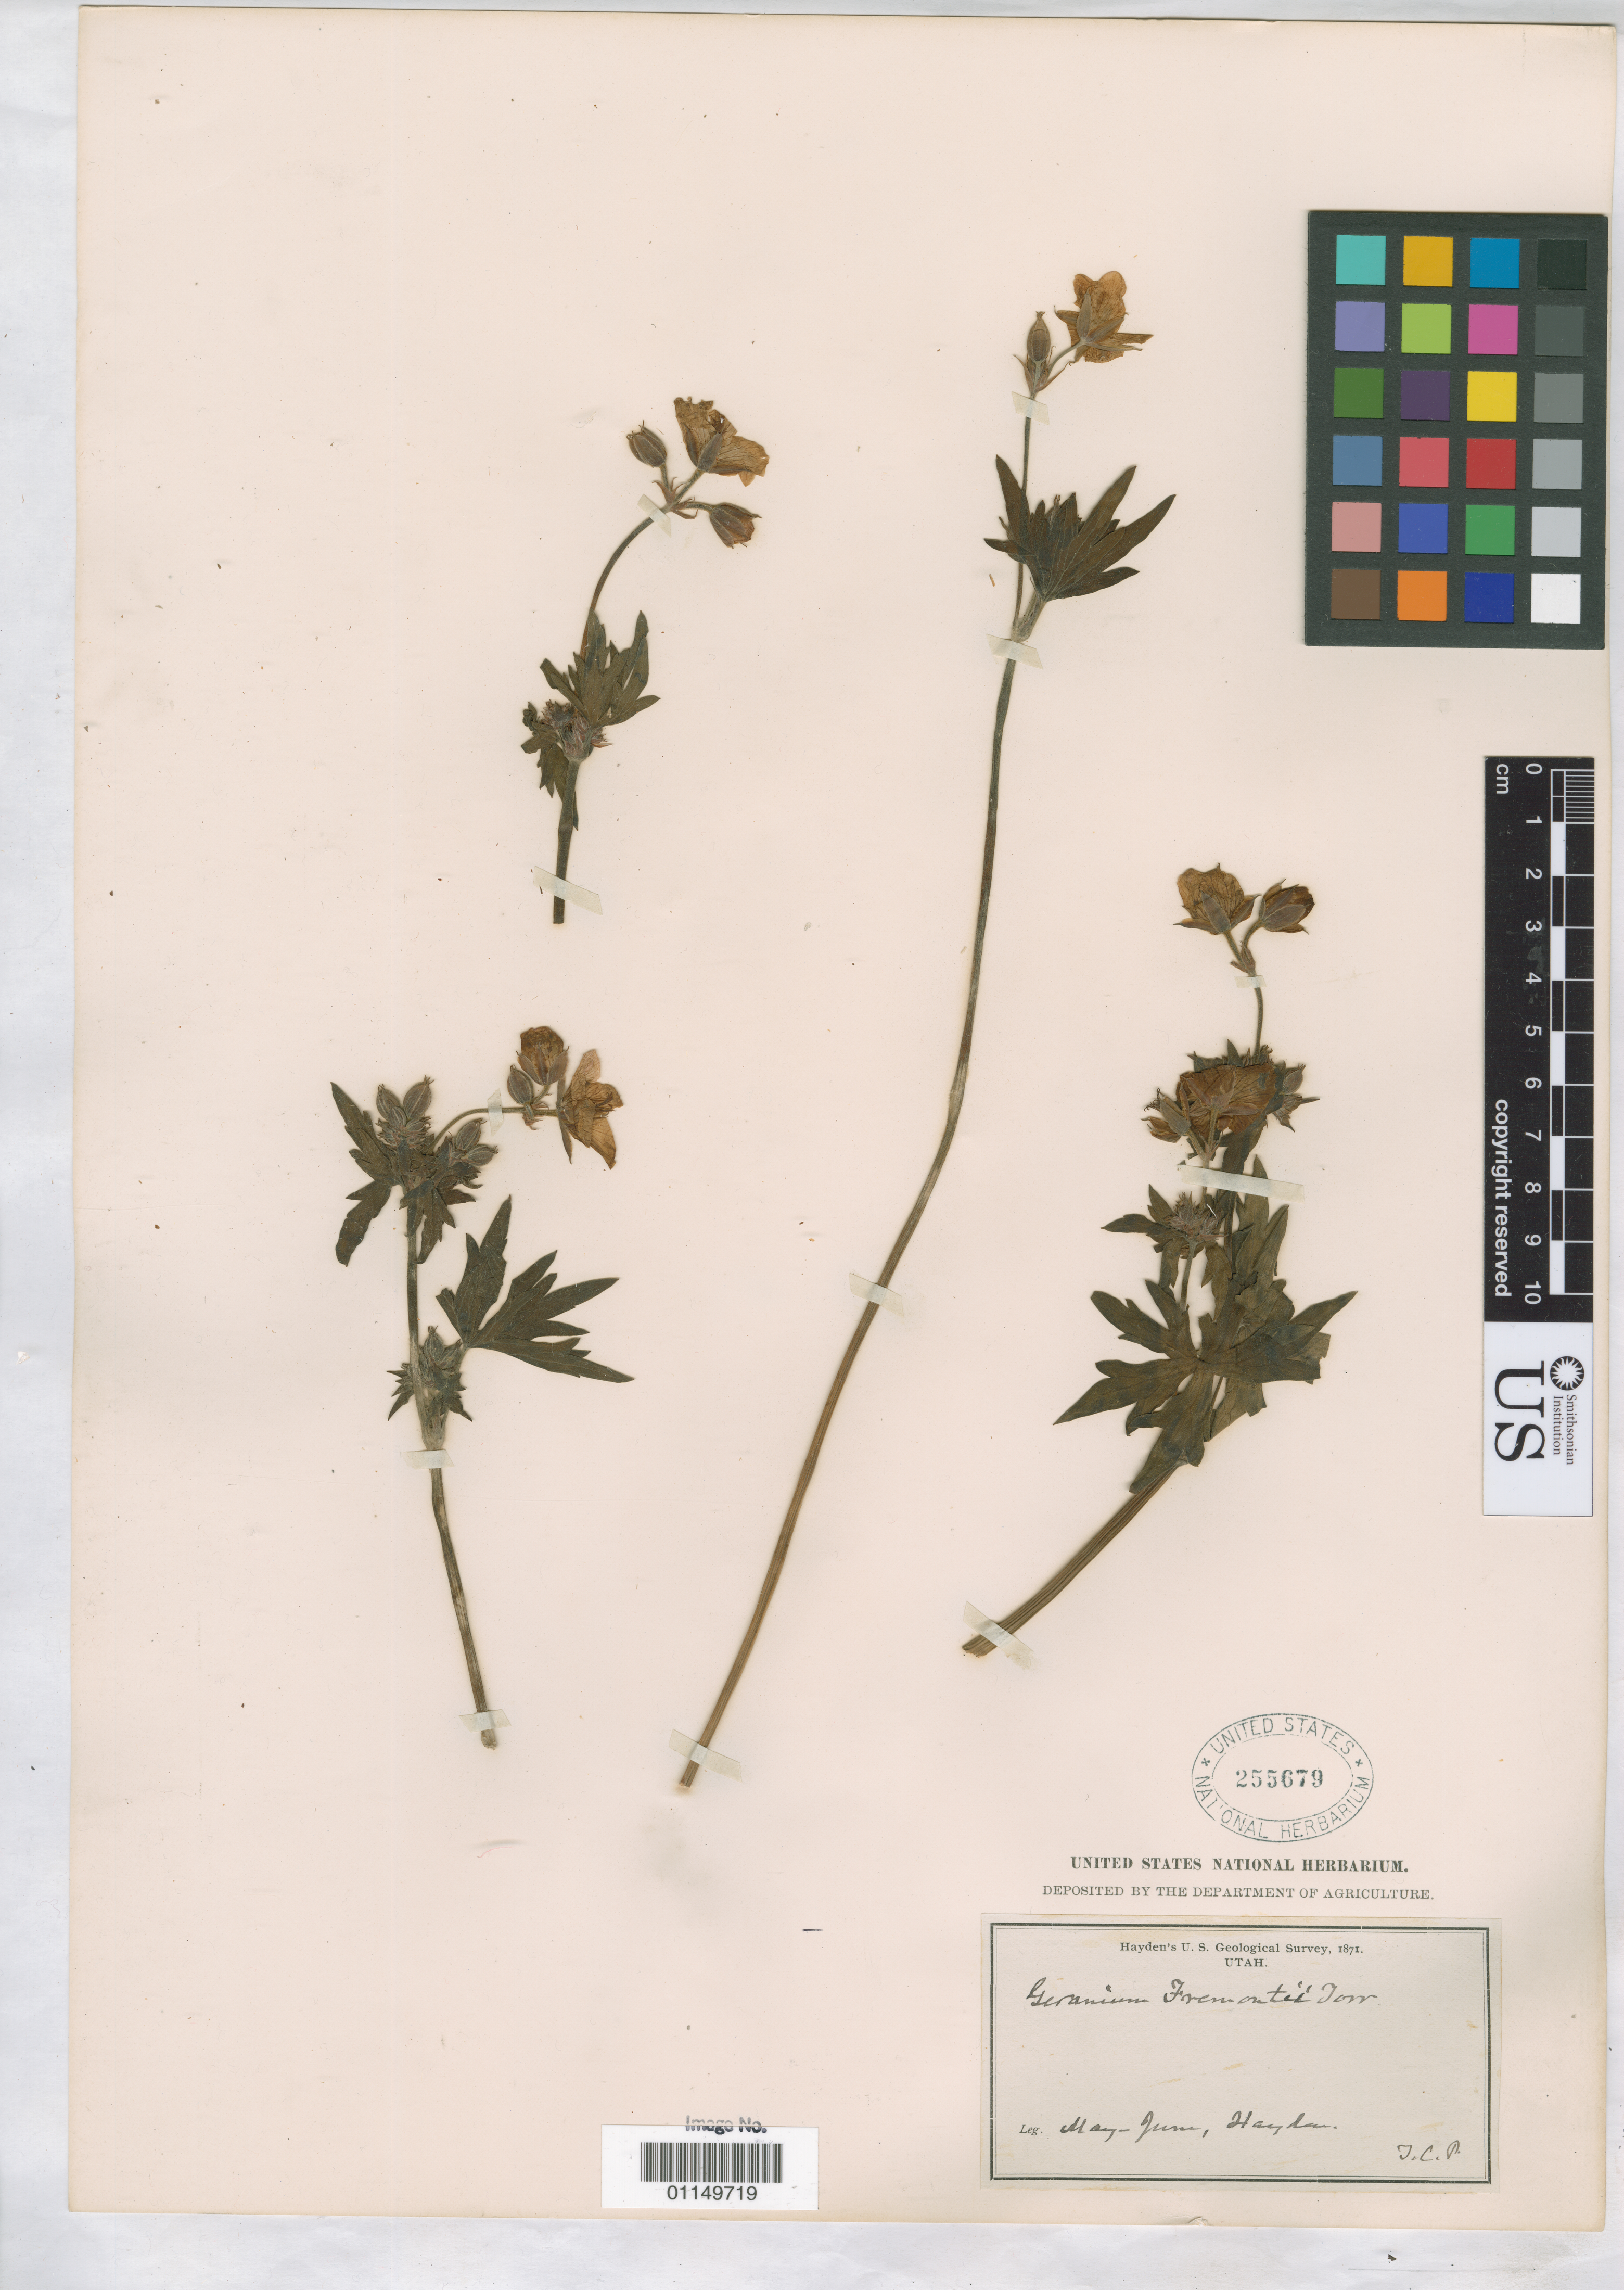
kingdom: Plantae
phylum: Tracheophyta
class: Magnoliopsida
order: Geraniales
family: Geraniaceae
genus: Geranium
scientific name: Geranium viscosissimum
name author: Fisch. & C.A. Mey.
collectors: -- Hayden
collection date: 1871-05/1871-06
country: United States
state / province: Utah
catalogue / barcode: US 255679